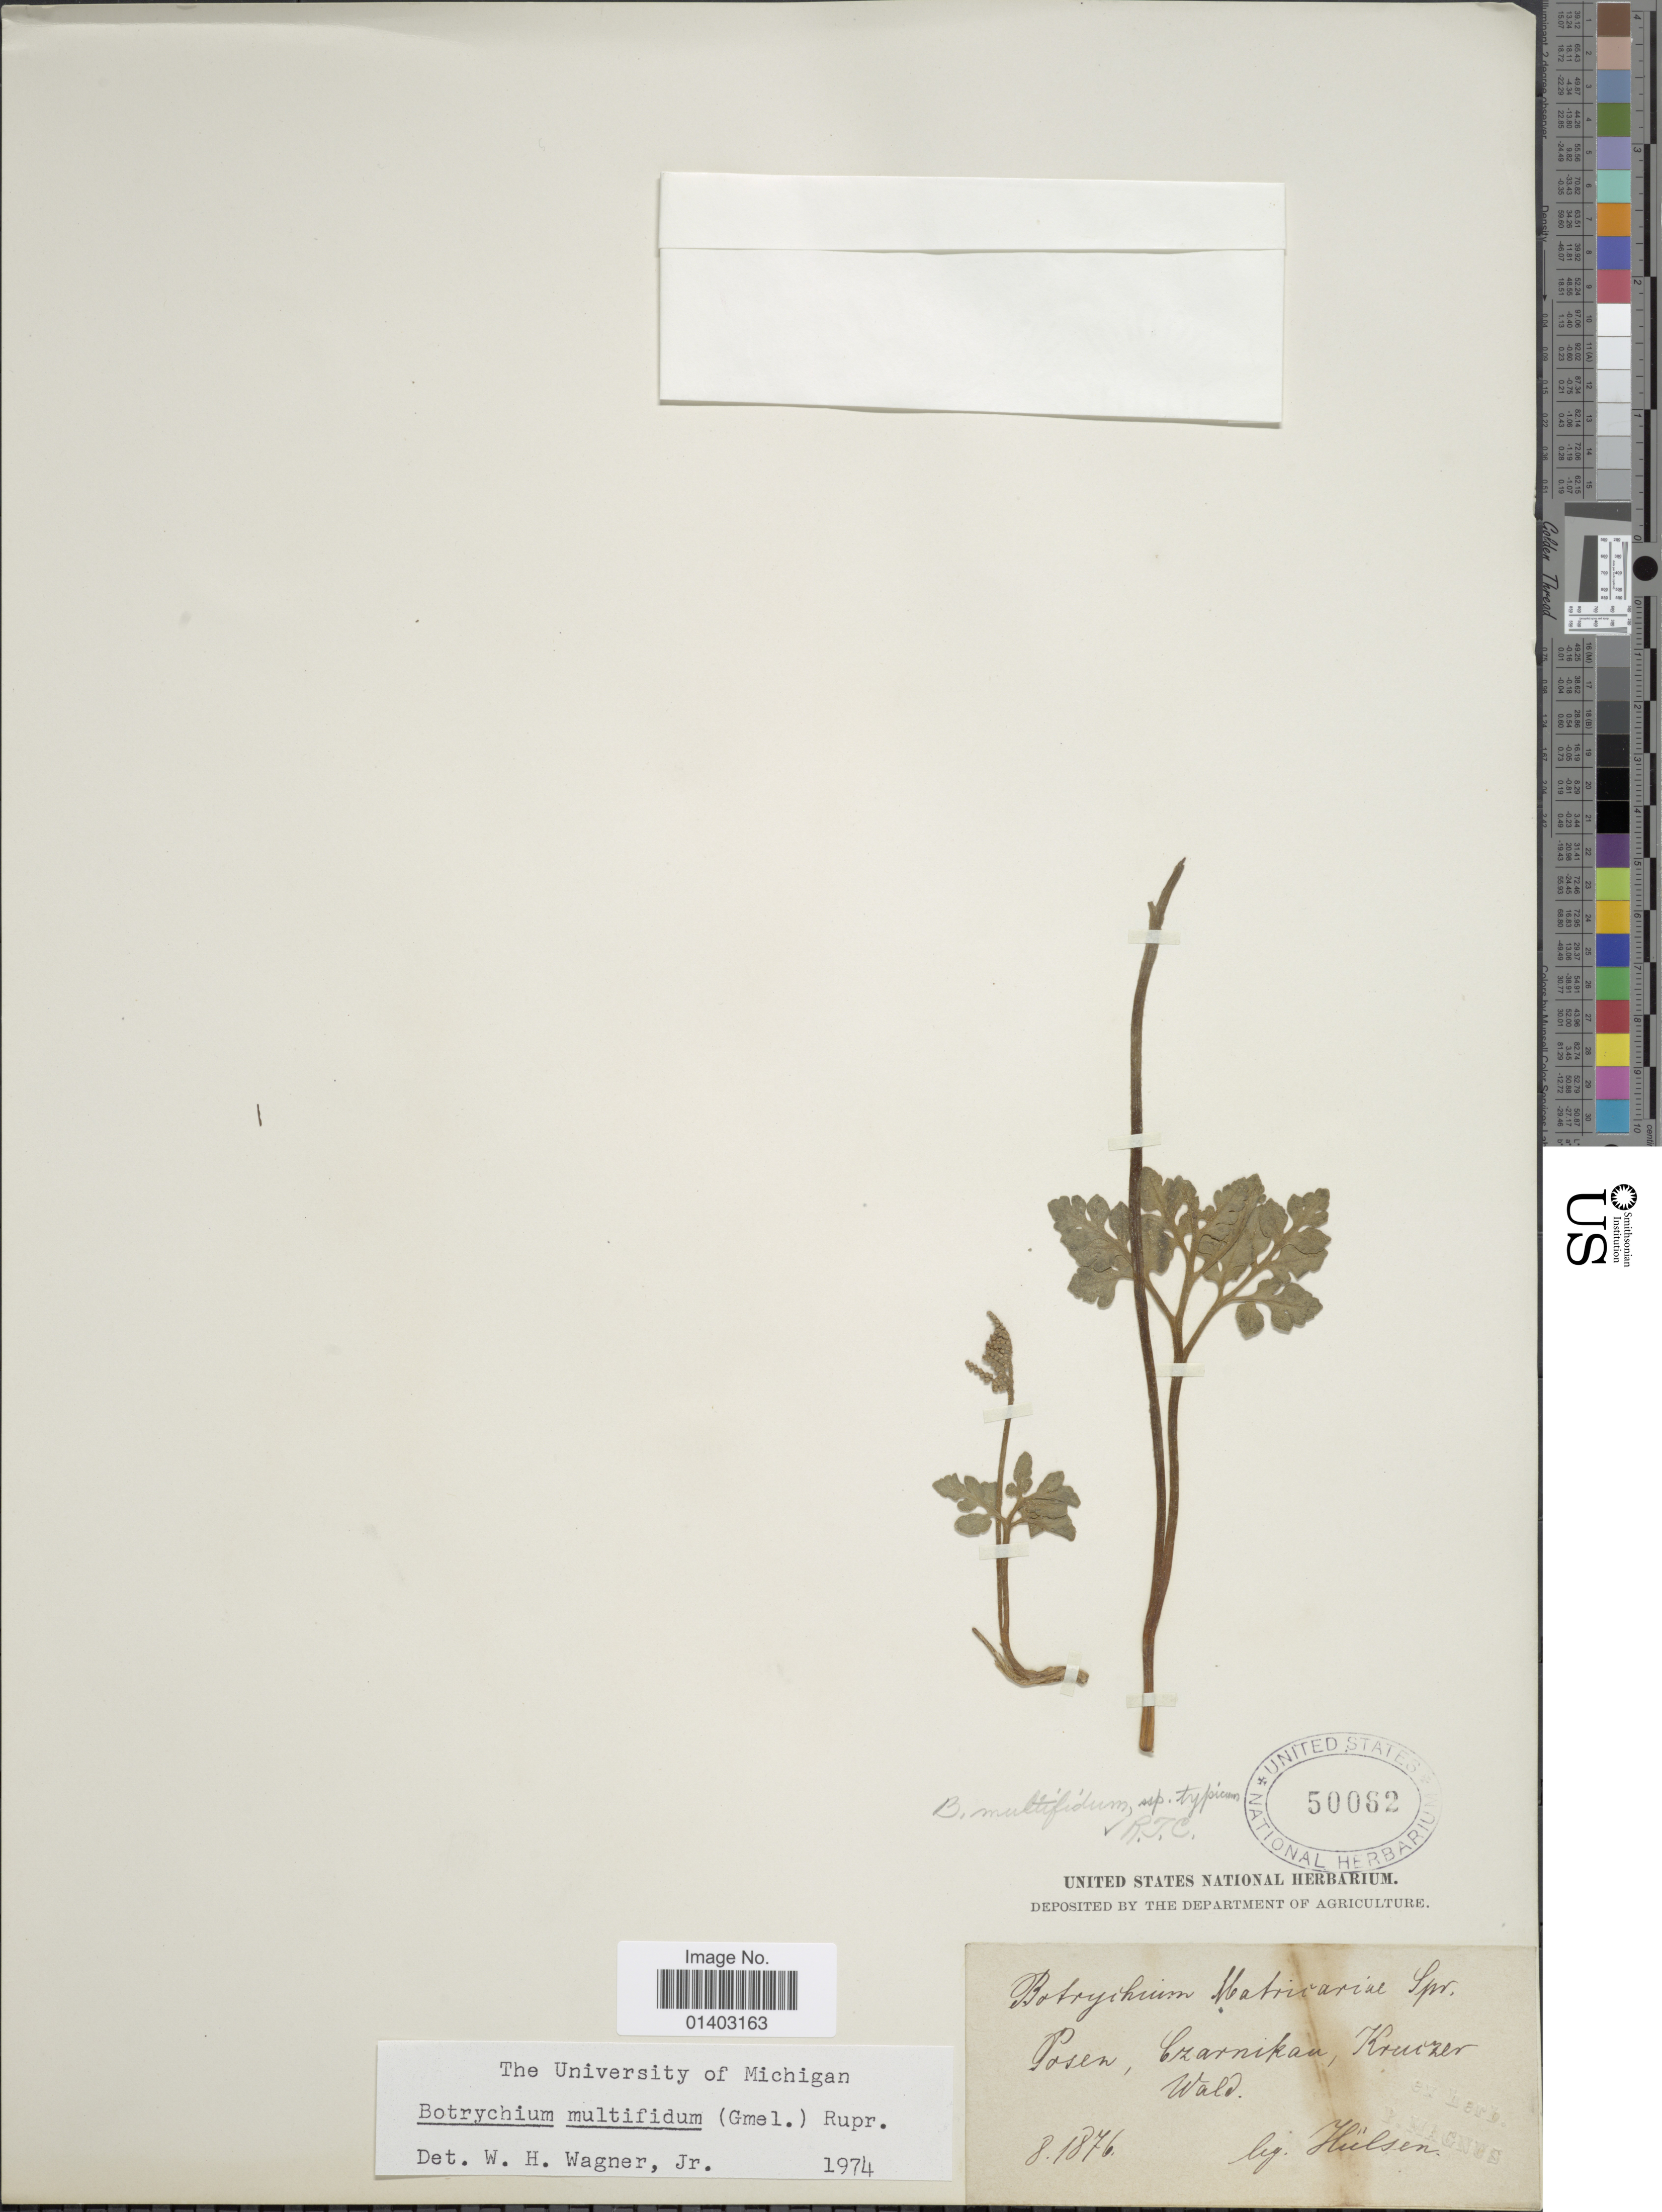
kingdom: Plantae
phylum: Tracheophyta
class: Polypodiopsida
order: Ophioglossales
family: Ophioglossaceae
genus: Botrychium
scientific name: Botrychium multifidum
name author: (J.F. Gmel.) Rupr.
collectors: Hülsen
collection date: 1876-08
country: Poland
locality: Posen, Czarniken, Kruizer,Wald [interpreted]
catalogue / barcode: US 50062